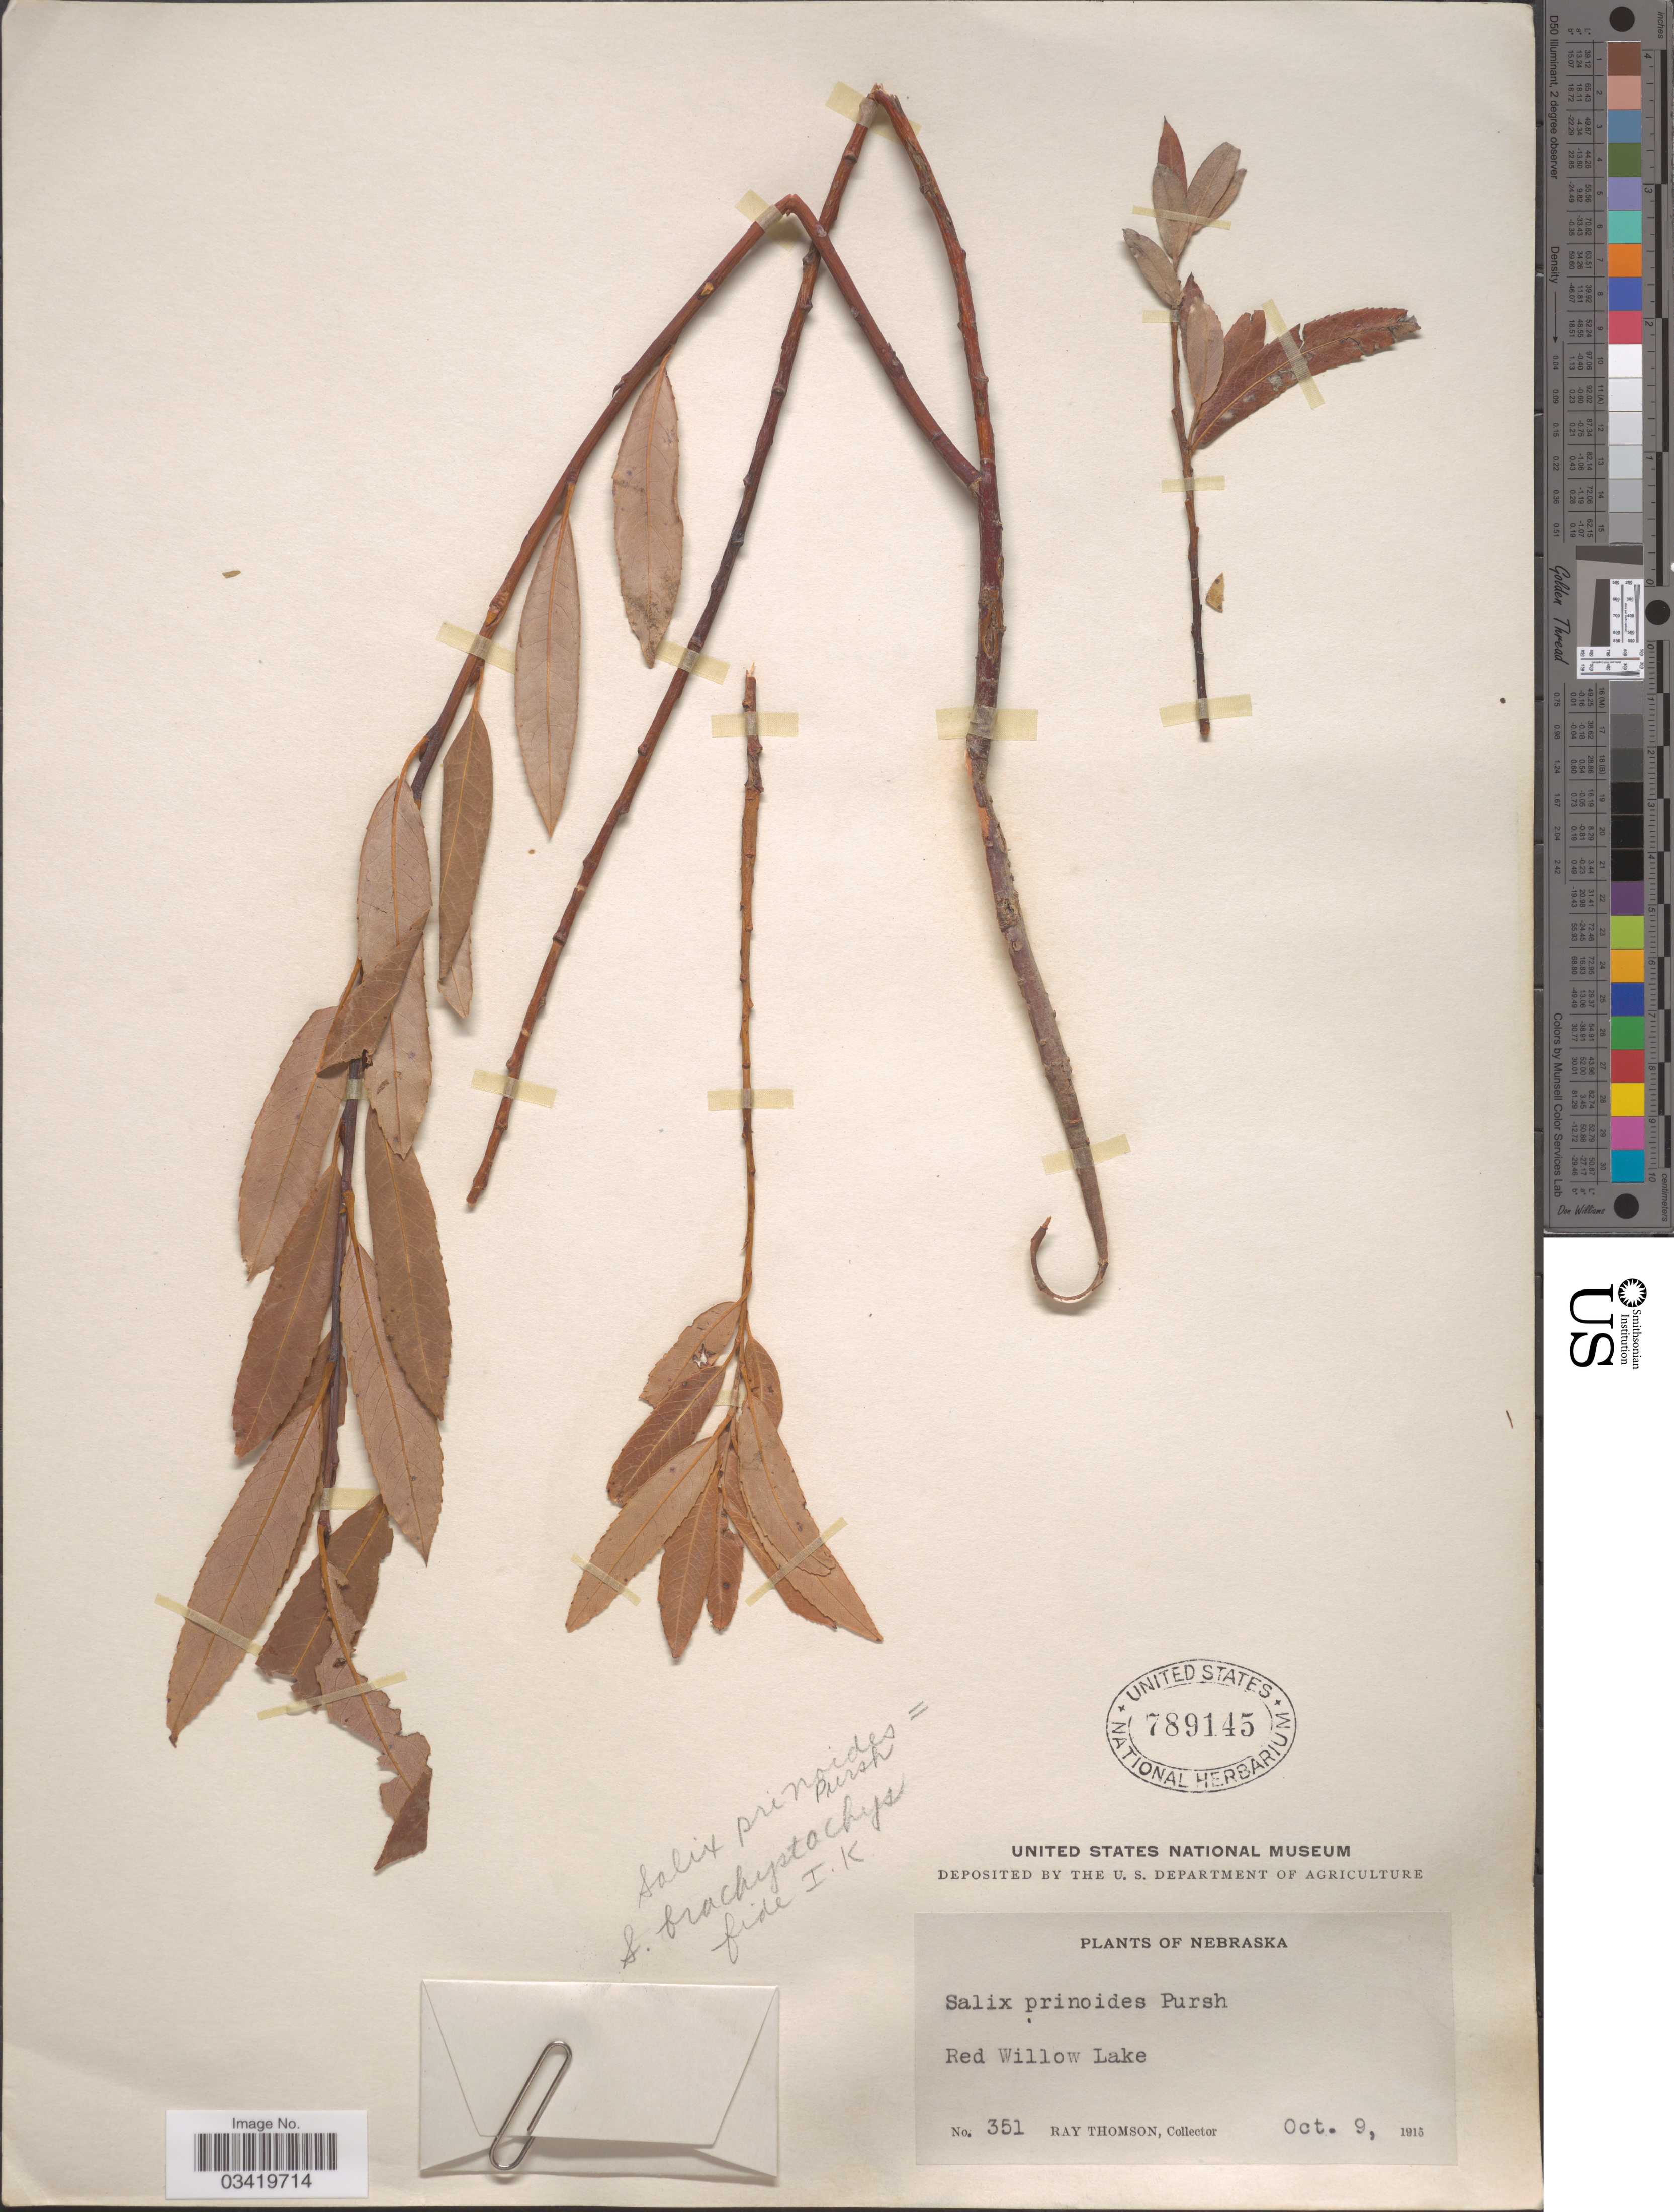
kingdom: Plantae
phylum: Tracheophyta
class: Magnoliopsida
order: Malpighiales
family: Salicaceae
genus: Salix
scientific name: Salix brachystachys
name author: Benth.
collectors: R. Thomson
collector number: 351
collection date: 1915-10-09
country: United States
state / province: Nebraska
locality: Red Willow Lake.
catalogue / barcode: US 789145